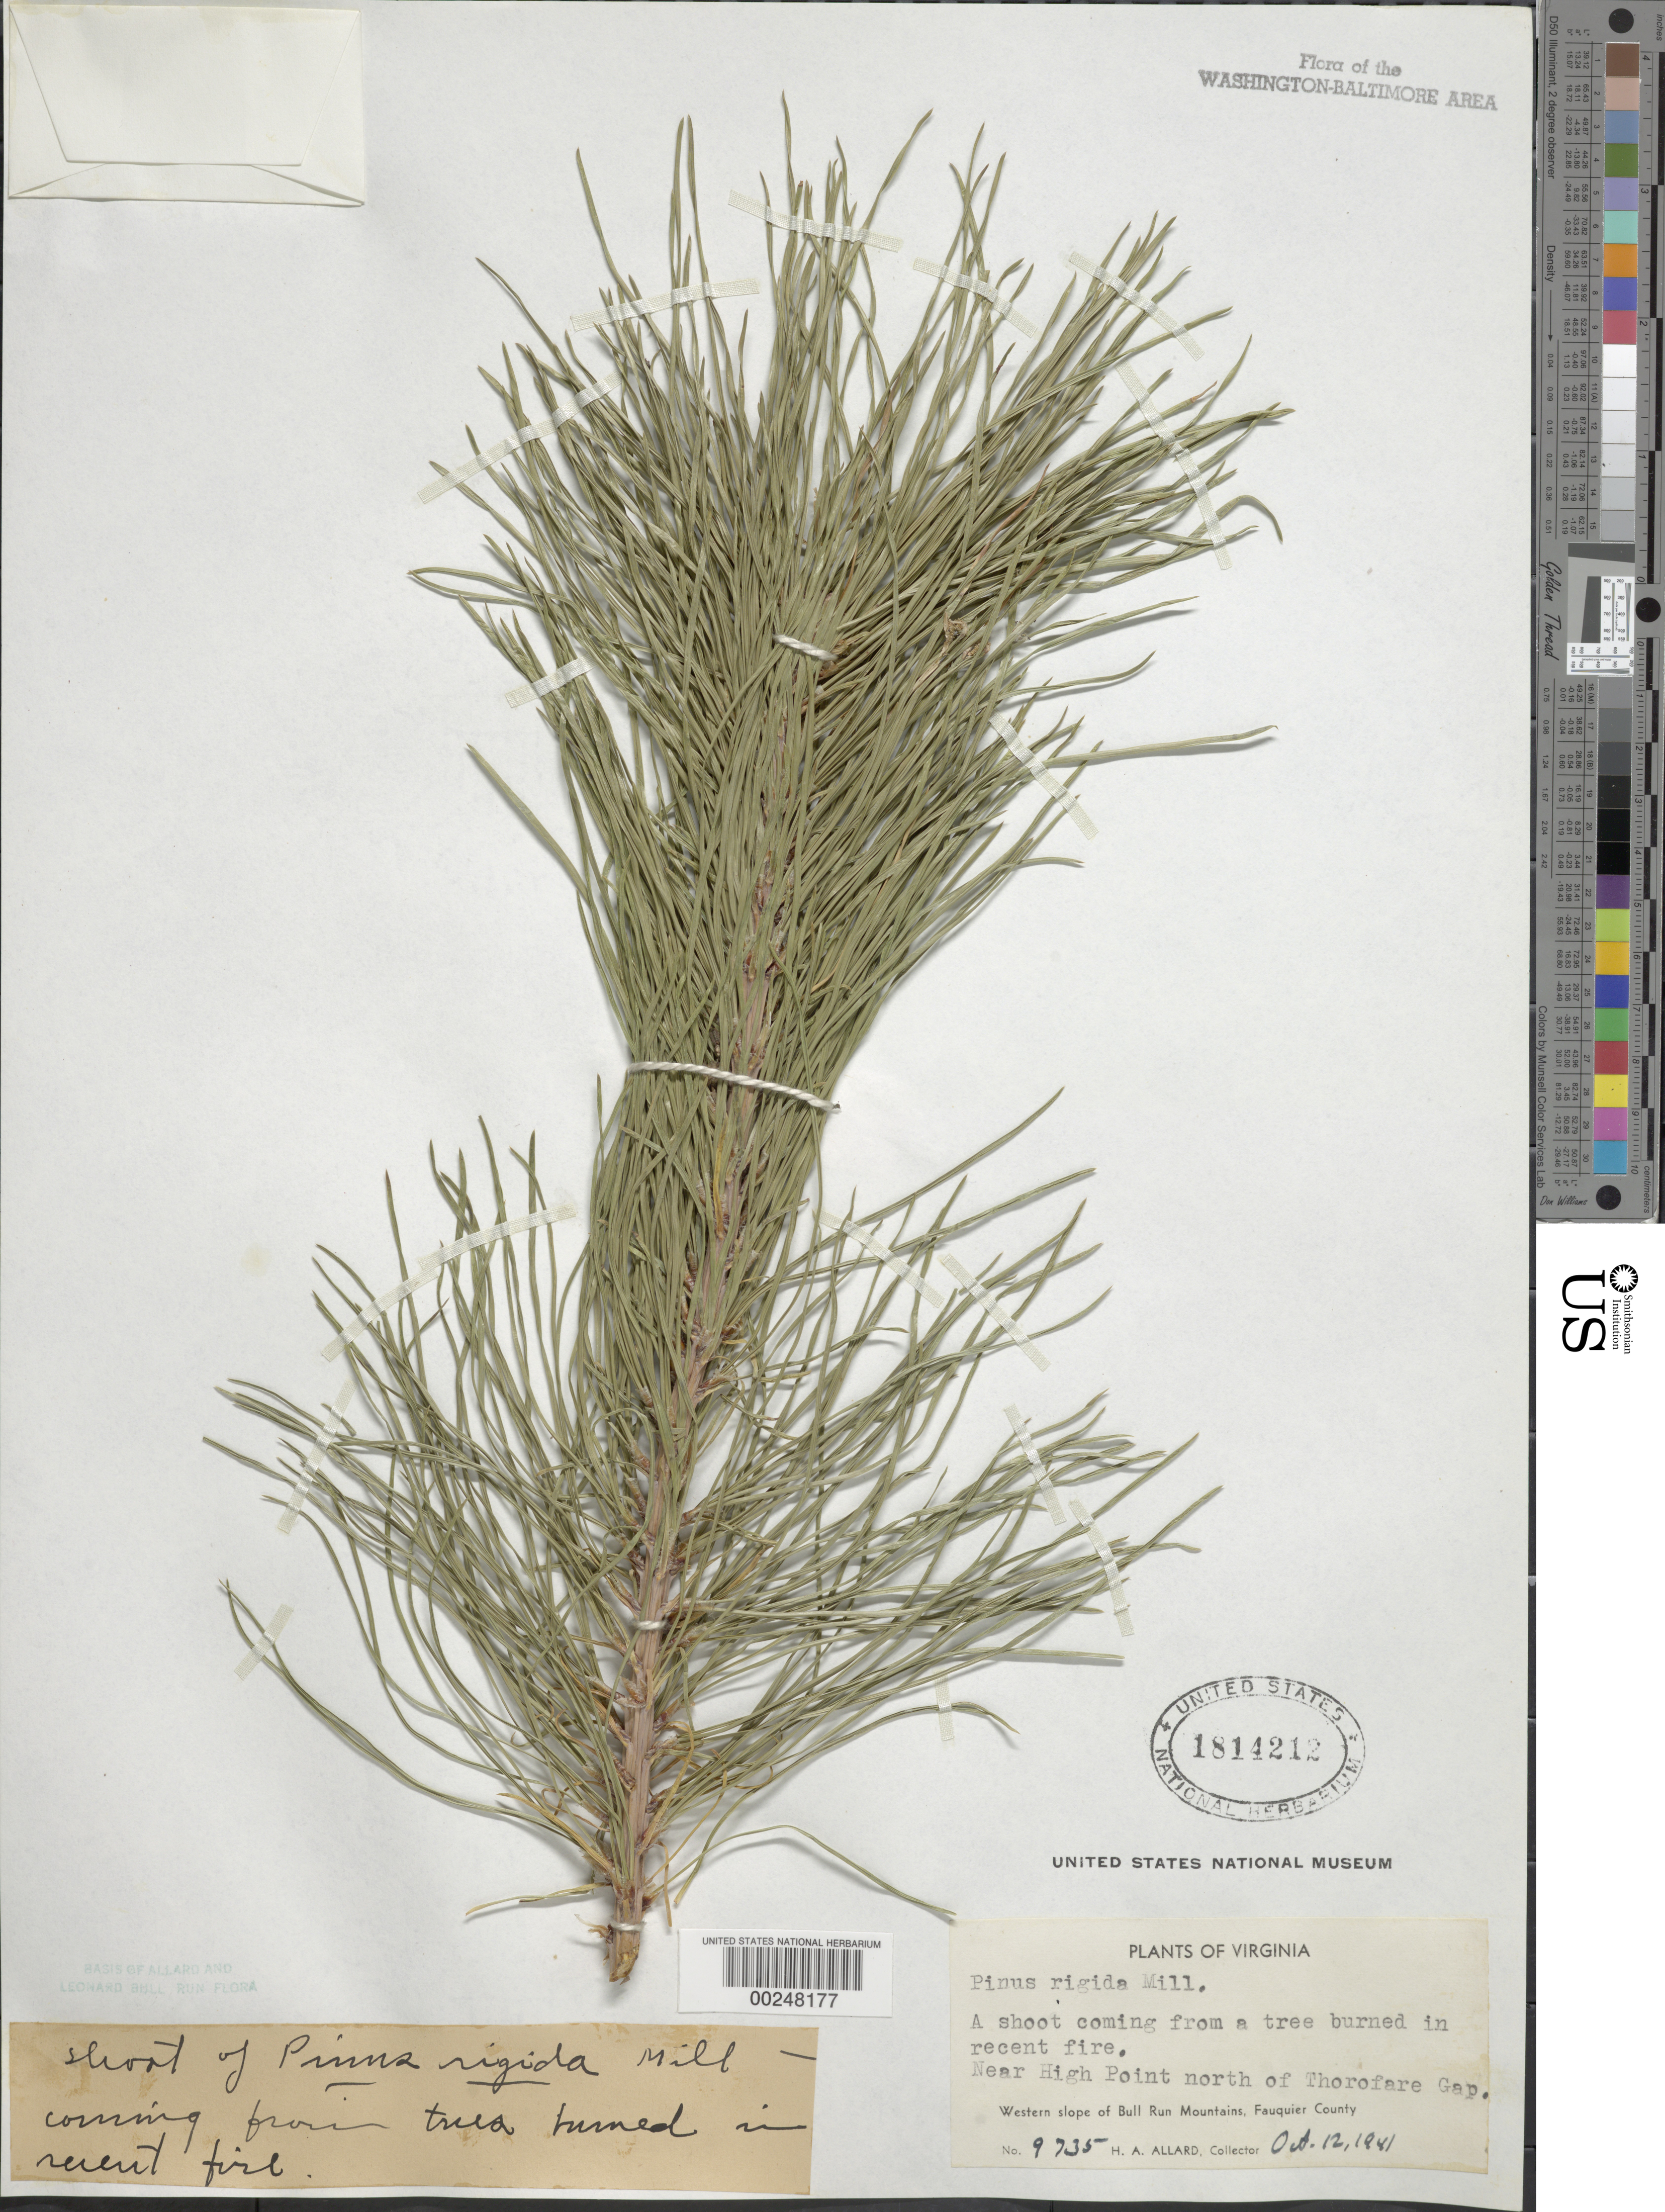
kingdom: Plantae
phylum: Tracheophyta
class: Pinopsida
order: Pinales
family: Pinaceae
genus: Pinus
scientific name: Pinus rigida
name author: Mill.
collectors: H. A. Allard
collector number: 9735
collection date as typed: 12 Oct 1941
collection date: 1941-10-12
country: United States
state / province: Virginia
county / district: Fauquier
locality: North of Thorofare Gap, near High Point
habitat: West slope of mt,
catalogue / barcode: US 1814212